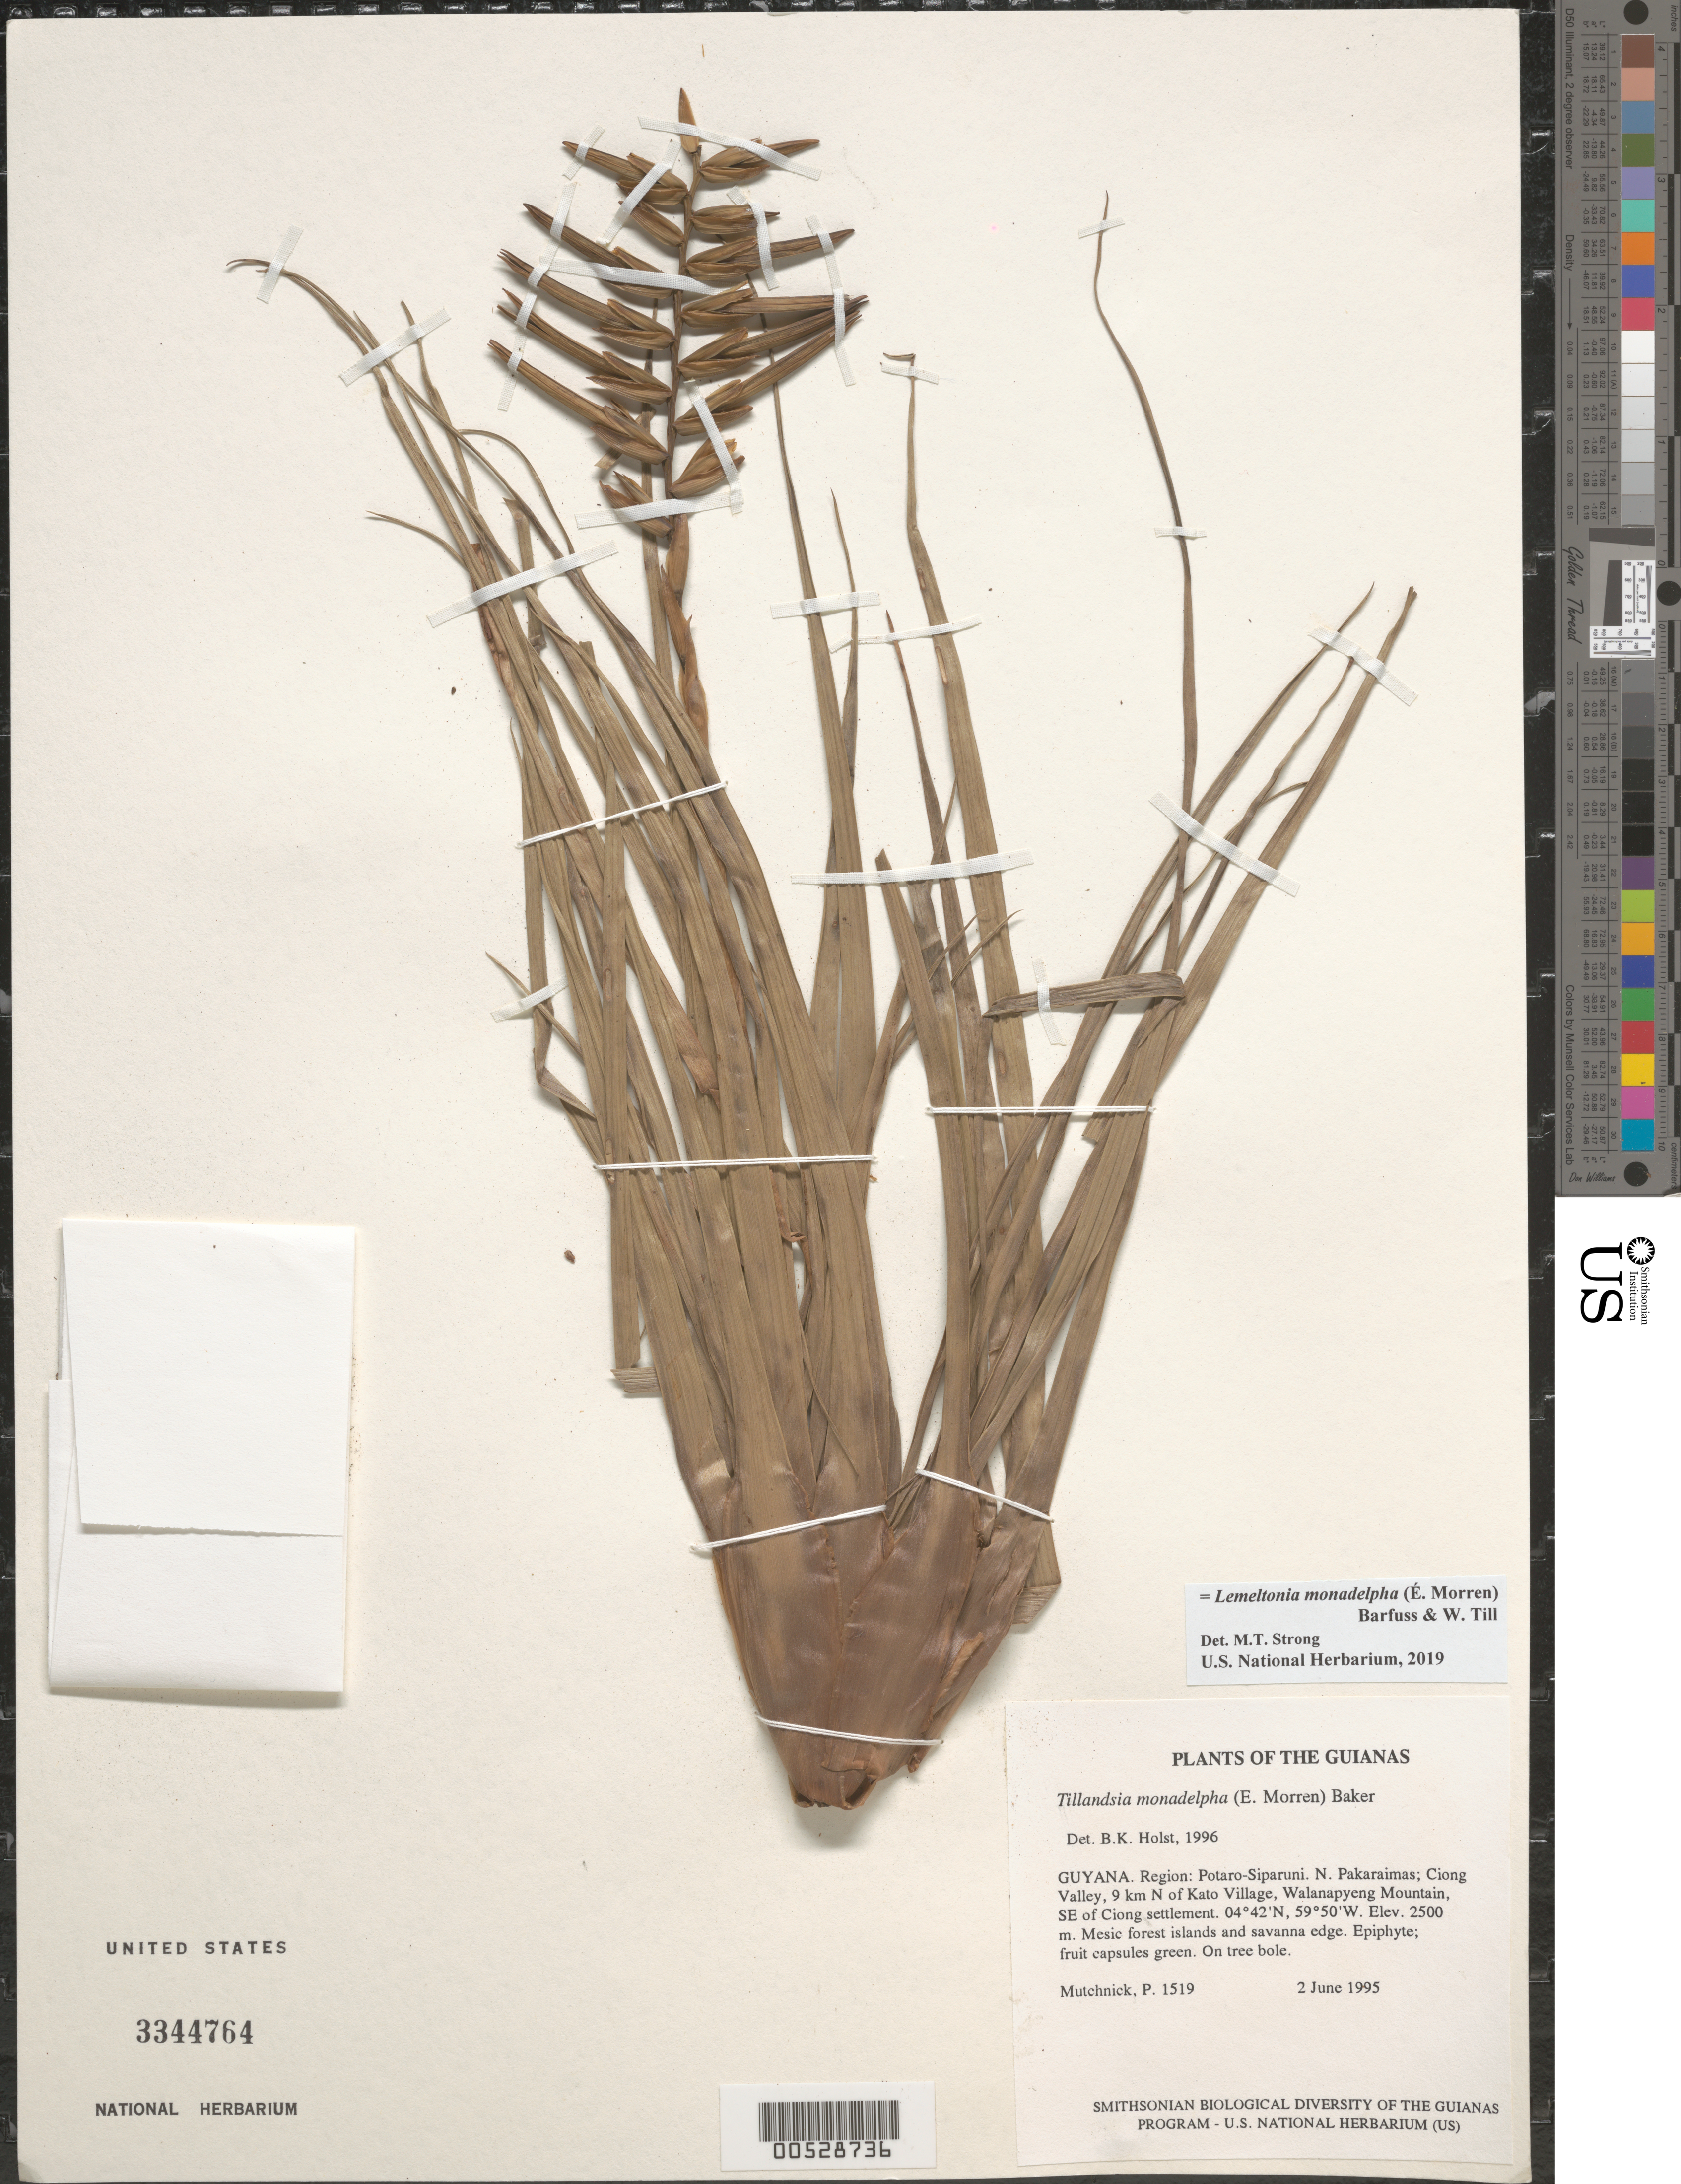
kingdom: Plantae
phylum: Tracheophyta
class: Liliopsida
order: Poales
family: Bromeliaceae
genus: Lemeltonia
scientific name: Lemeltonia monadelpha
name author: (É. Morren) Barfuss & W. Till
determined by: Strong, M. T., (US), Smithsonian Institution - National Museum of Natural History (UNITED STATES)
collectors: P. Mutchnick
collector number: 1519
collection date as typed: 2 June 1995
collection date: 1995-06-02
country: Guyana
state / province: Potaro-Siparuni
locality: N. Pakaraimas; Ciong Valley, 9 km N of Kato Village, Walanapyeng Mountain, SE of Ciong settlement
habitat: Mesic forest islands and savanna edge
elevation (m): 2500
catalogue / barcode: US 3344764